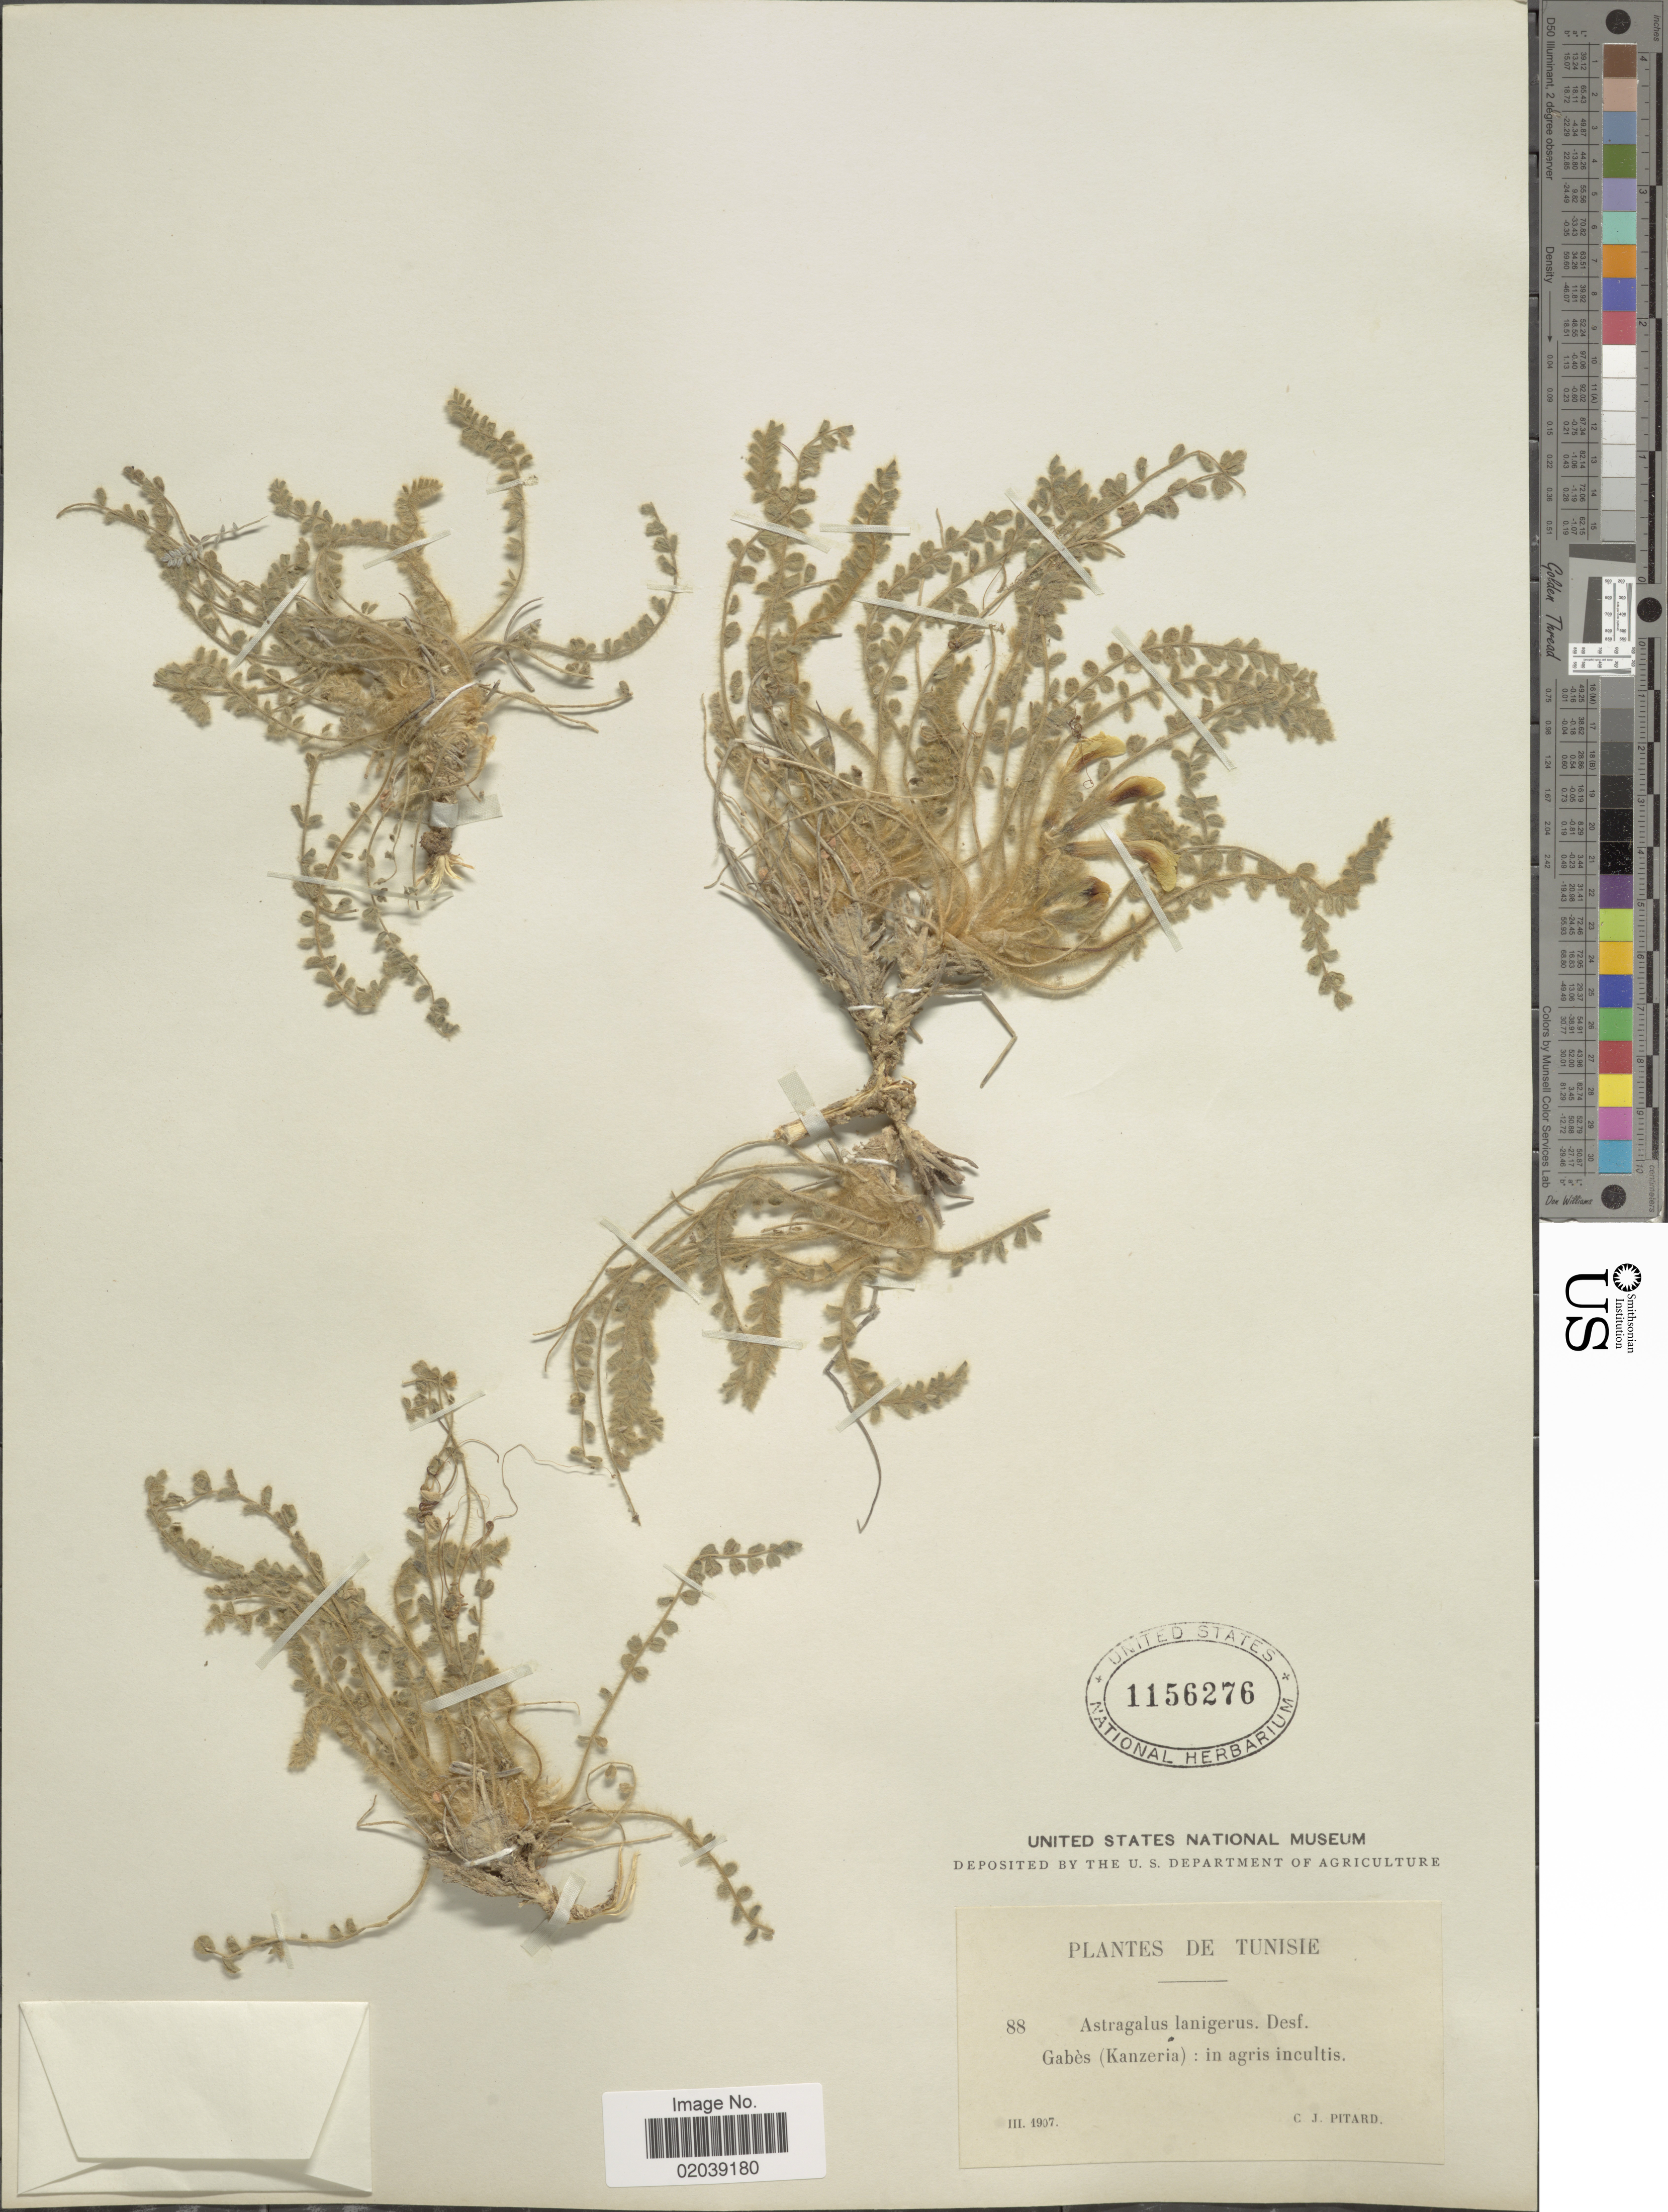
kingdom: Plantae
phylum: Tracheophyta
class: Magnoliopsida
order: Fabales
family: Fabaceae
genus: Astragalus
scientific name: Astragalus lanigerus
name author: Desf.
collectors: C. Pitard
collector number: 88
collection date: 1907-03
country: Tunisia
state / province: Gabès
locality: Gabes (Kanzeria): inagris incultis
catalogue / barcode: US 1156276